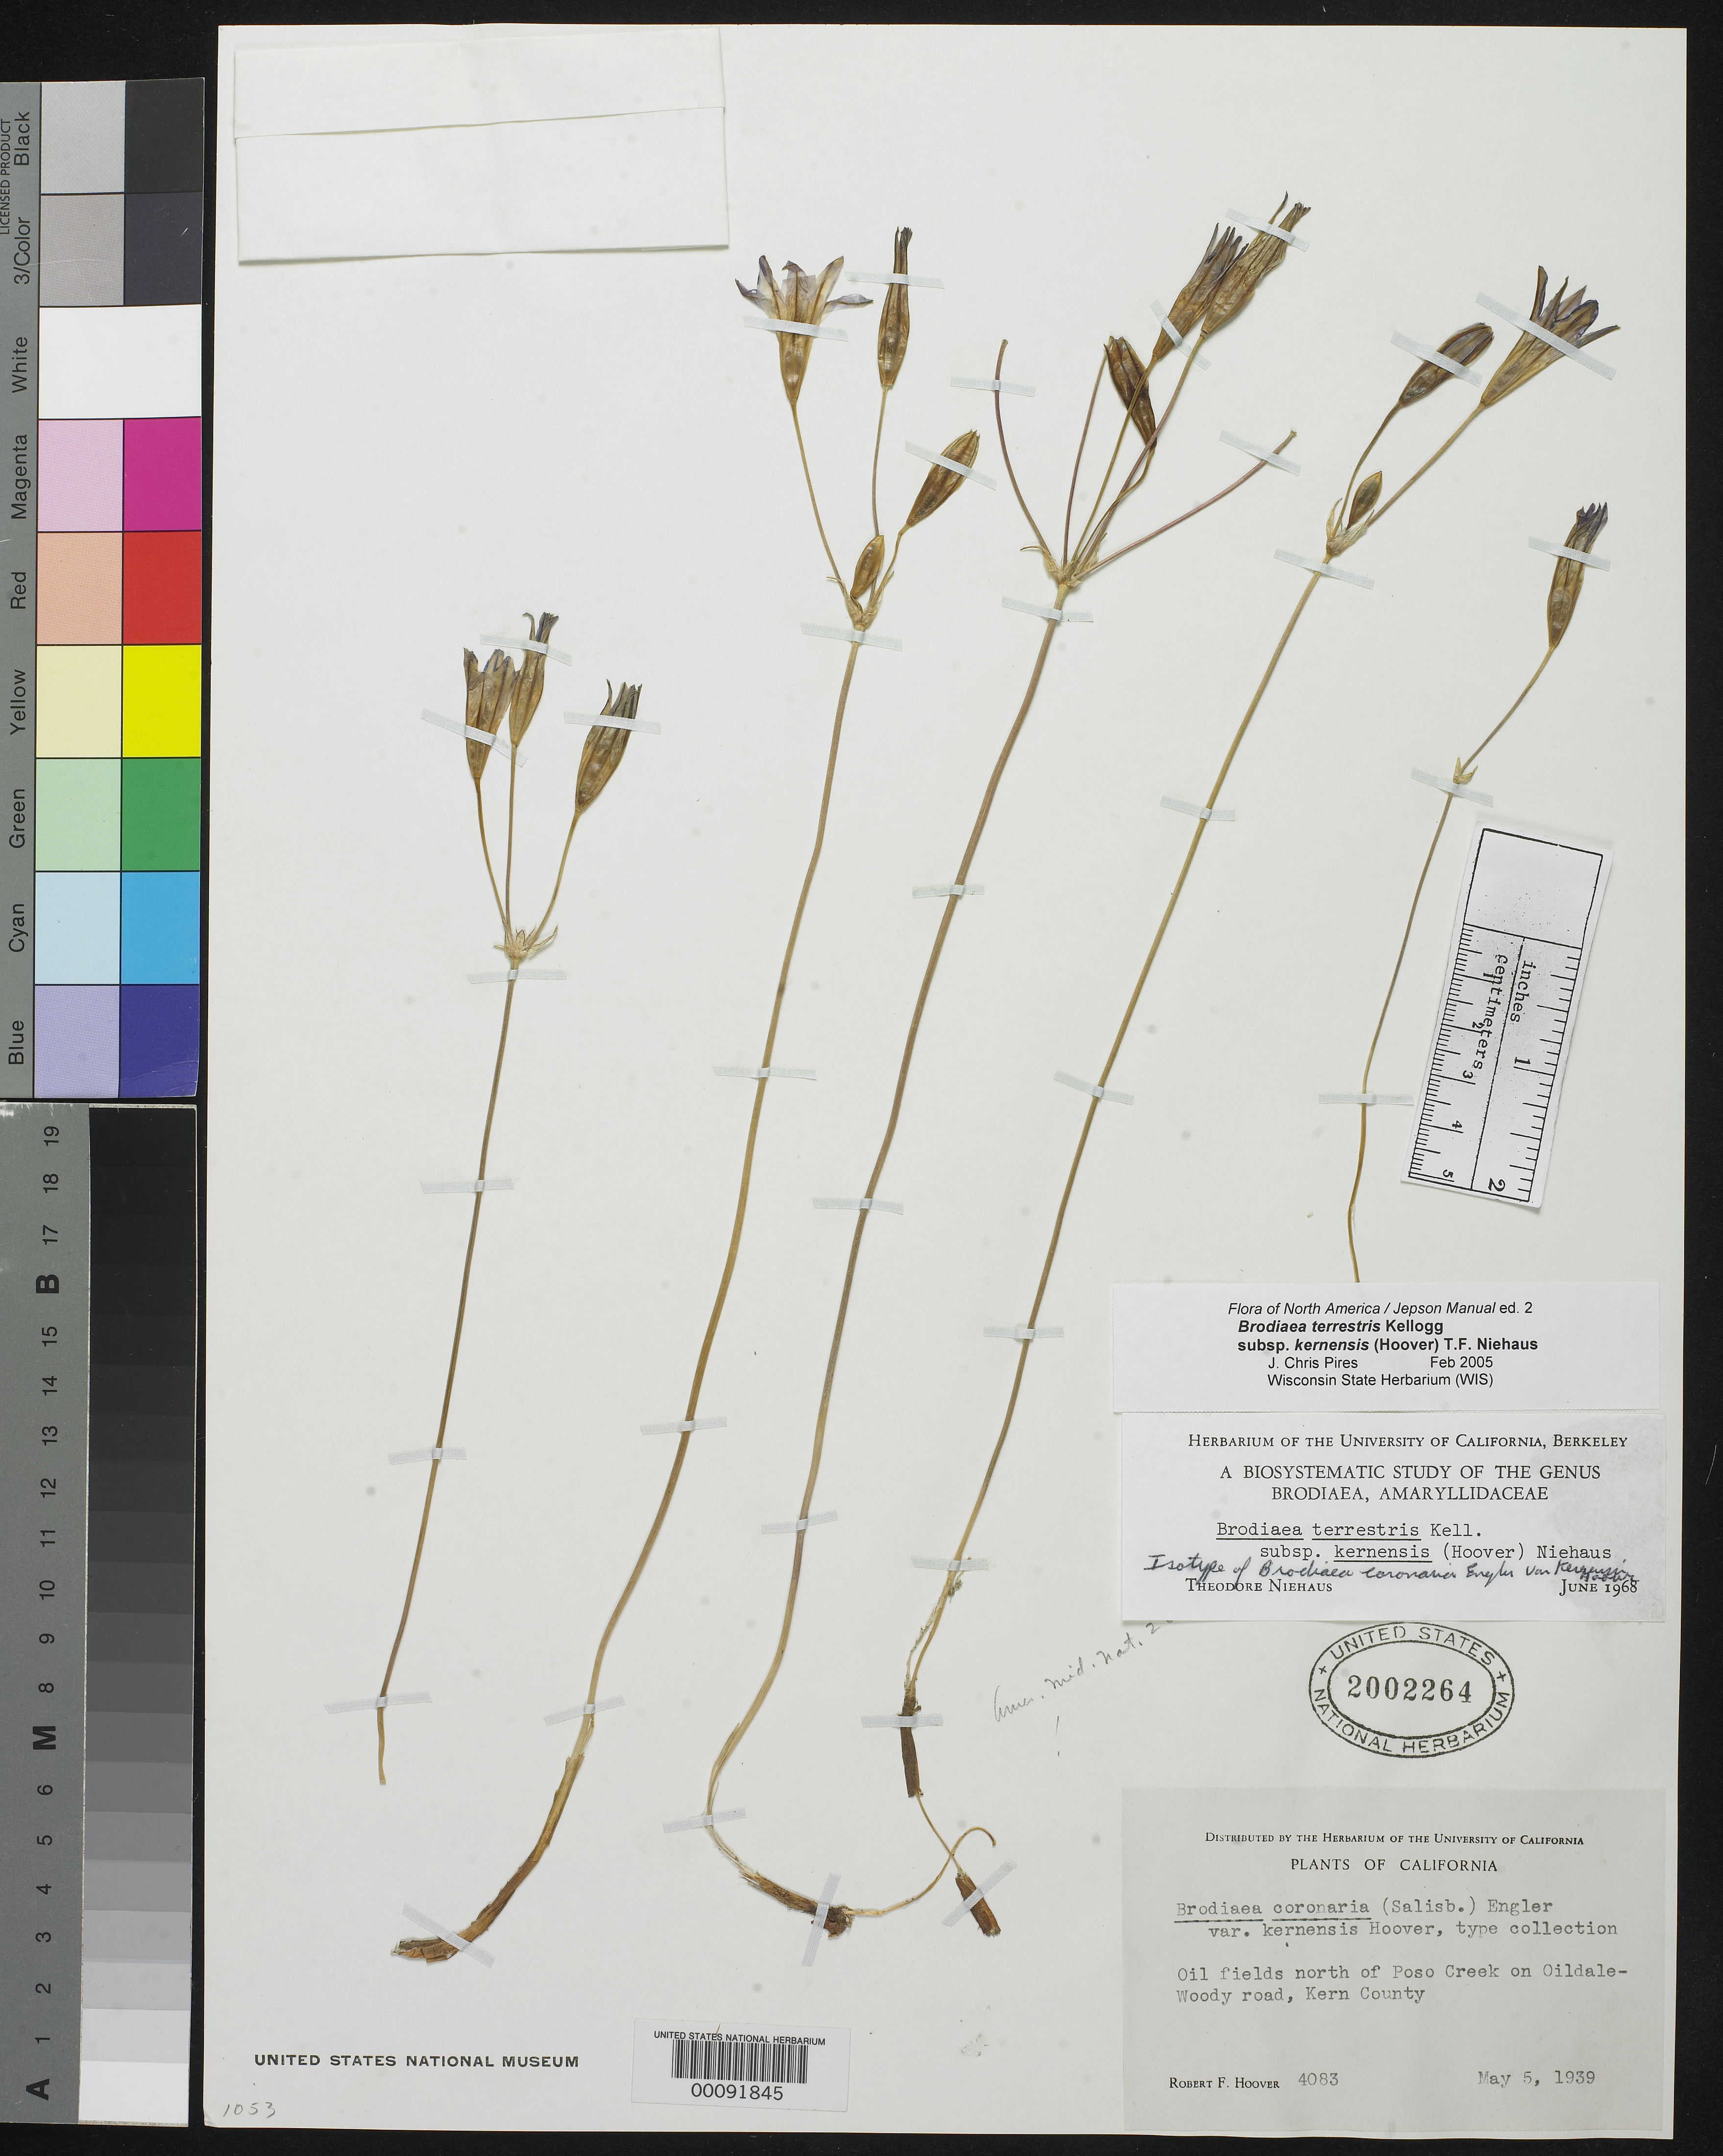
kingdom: Plantae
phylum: Tracheophyta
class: Liliopsida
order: Asparagales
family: Asparagaceae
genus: Brodiaea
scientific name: Brodiaea coronaria var. kernensis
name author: Hoover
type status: Isotype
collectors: R. F. Hoover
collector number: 4083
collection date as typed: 05 May 1939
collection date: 1939-05-05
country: United States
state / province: California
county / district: Kern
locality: Poso Creek Oilfield.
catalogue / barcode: US 2002264